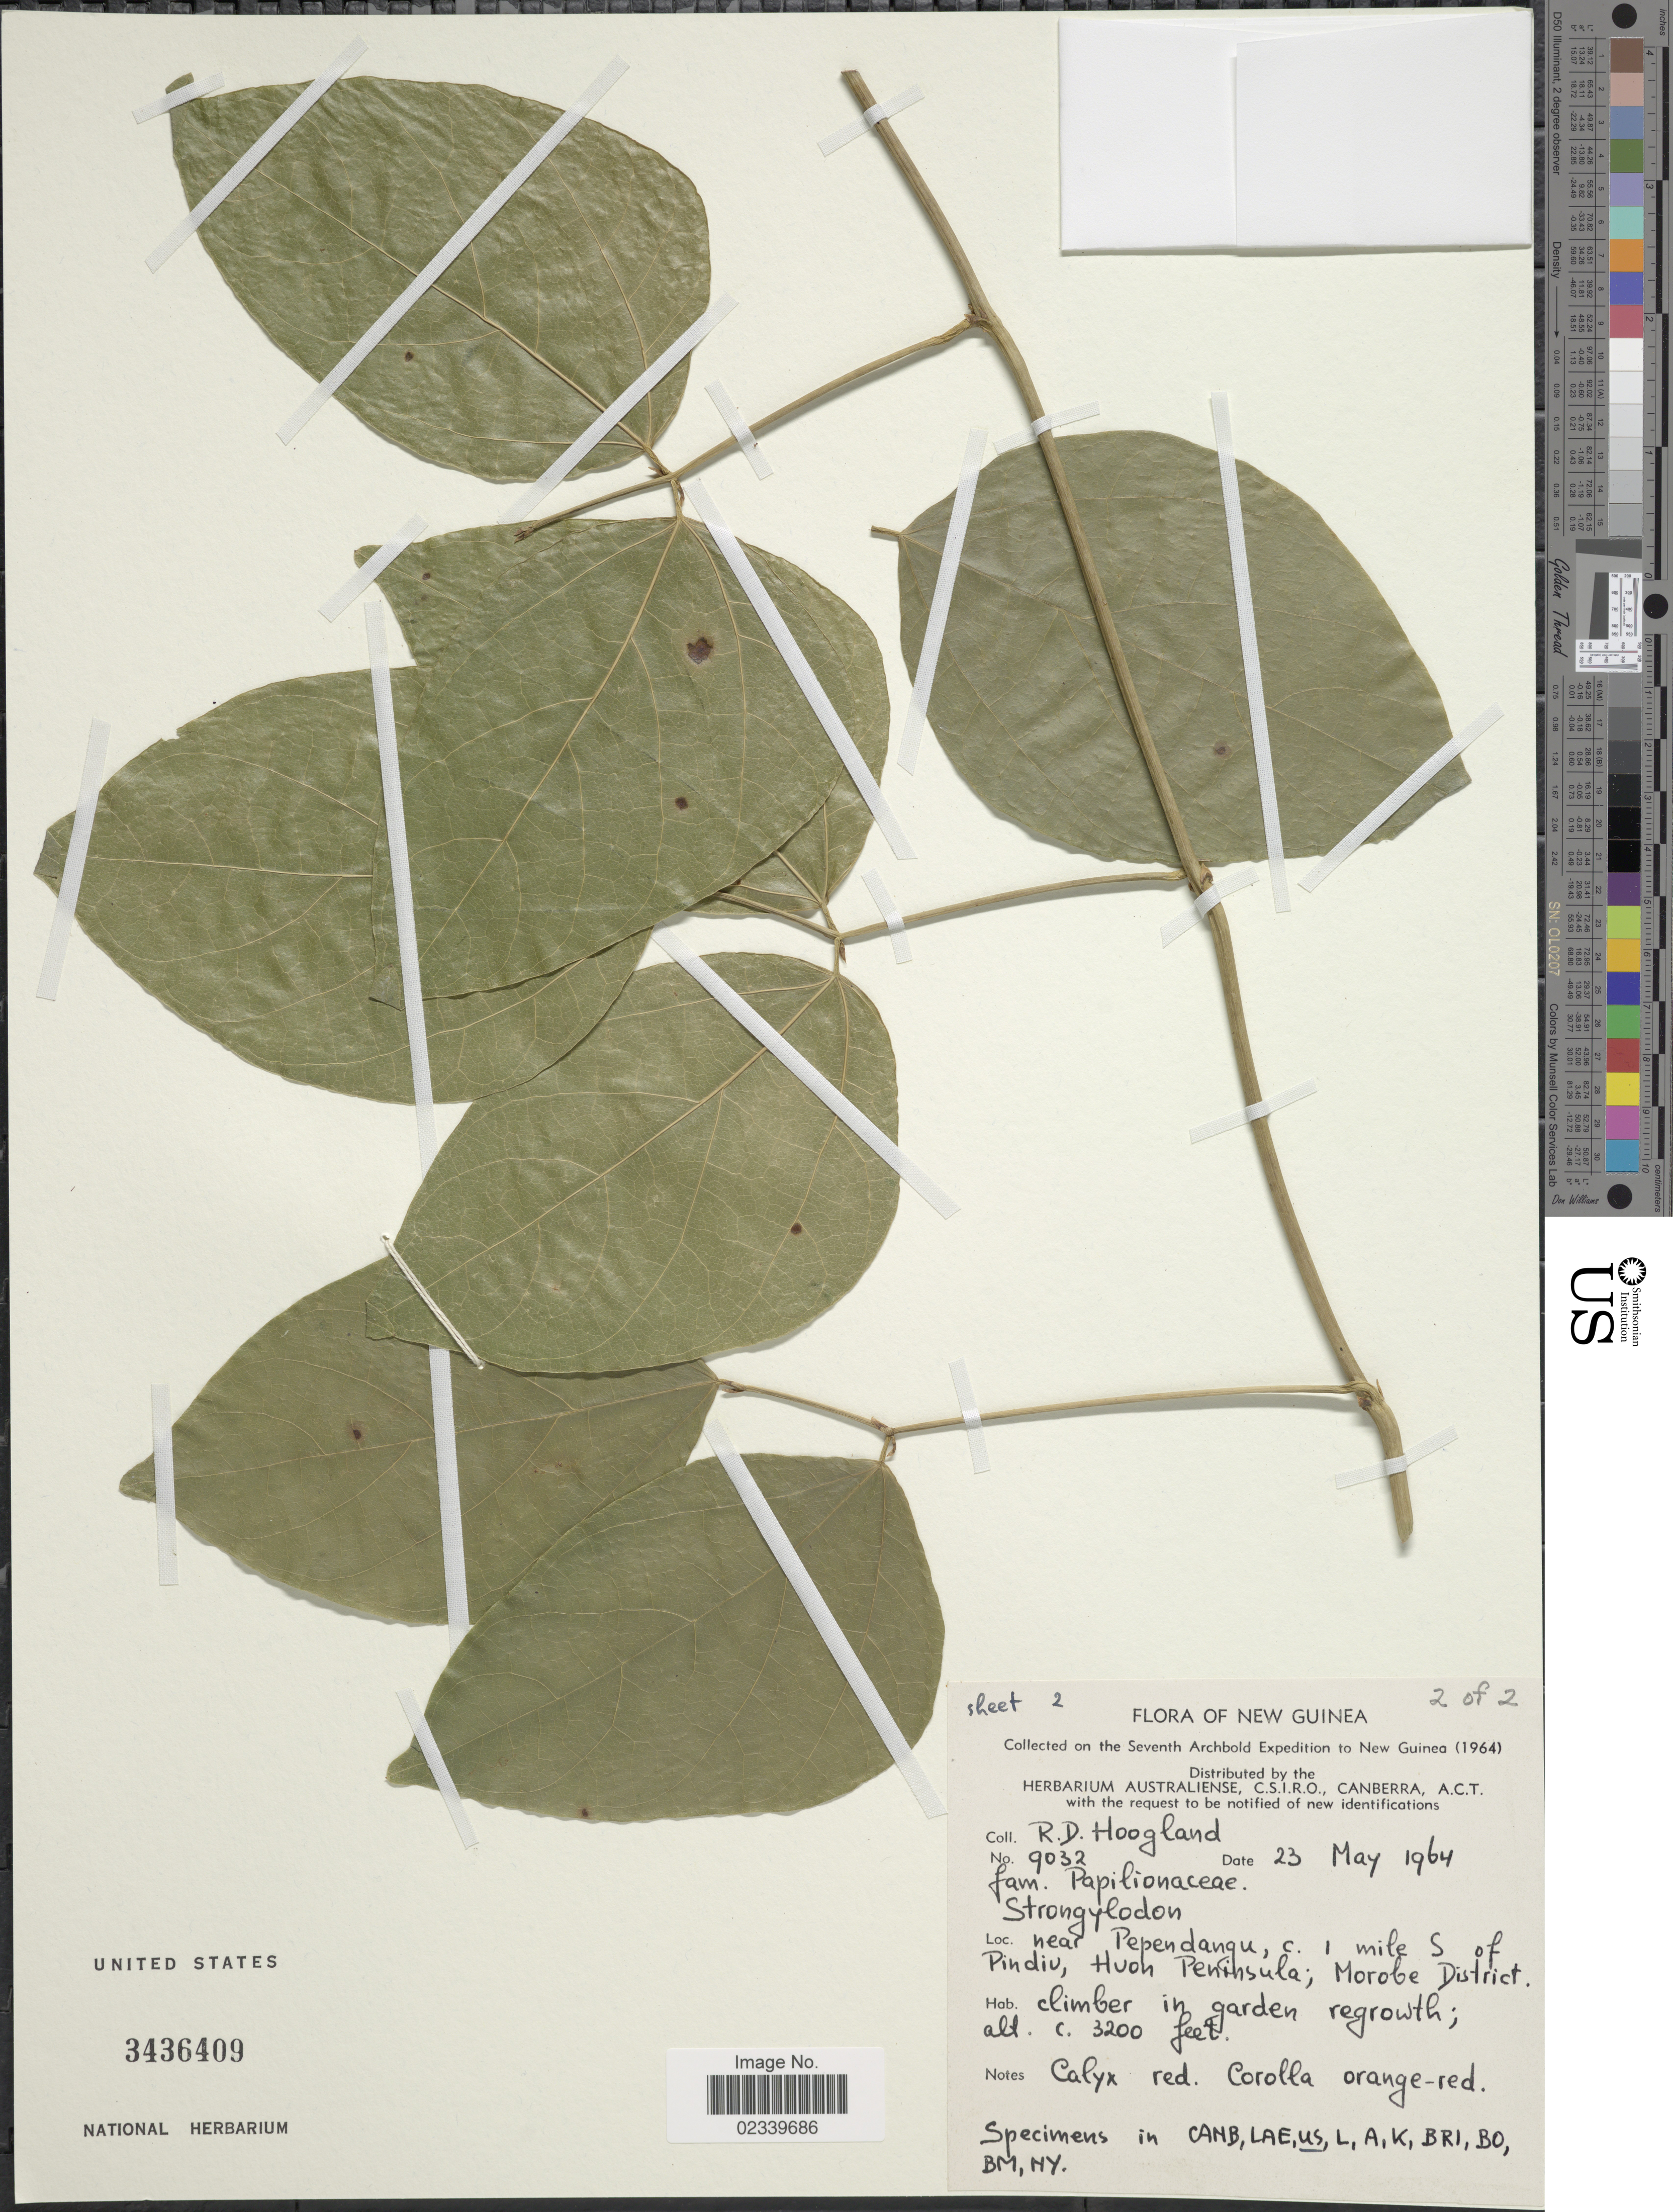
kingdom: Plantae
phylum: Tracheophyta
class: Magnoliopsida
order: Fabales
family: Fabaceae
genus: Strongylodon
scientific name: Strongylodon sp.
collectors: R. D. Hoogland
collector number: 9032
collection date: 1964-05-23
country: Papua New Guinea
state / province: Morobe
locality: Near Pependangu, c. 1 mile S of Pindiu, Huoh Peninsula; Morobe District.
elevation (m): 975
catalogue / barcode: US 3436409